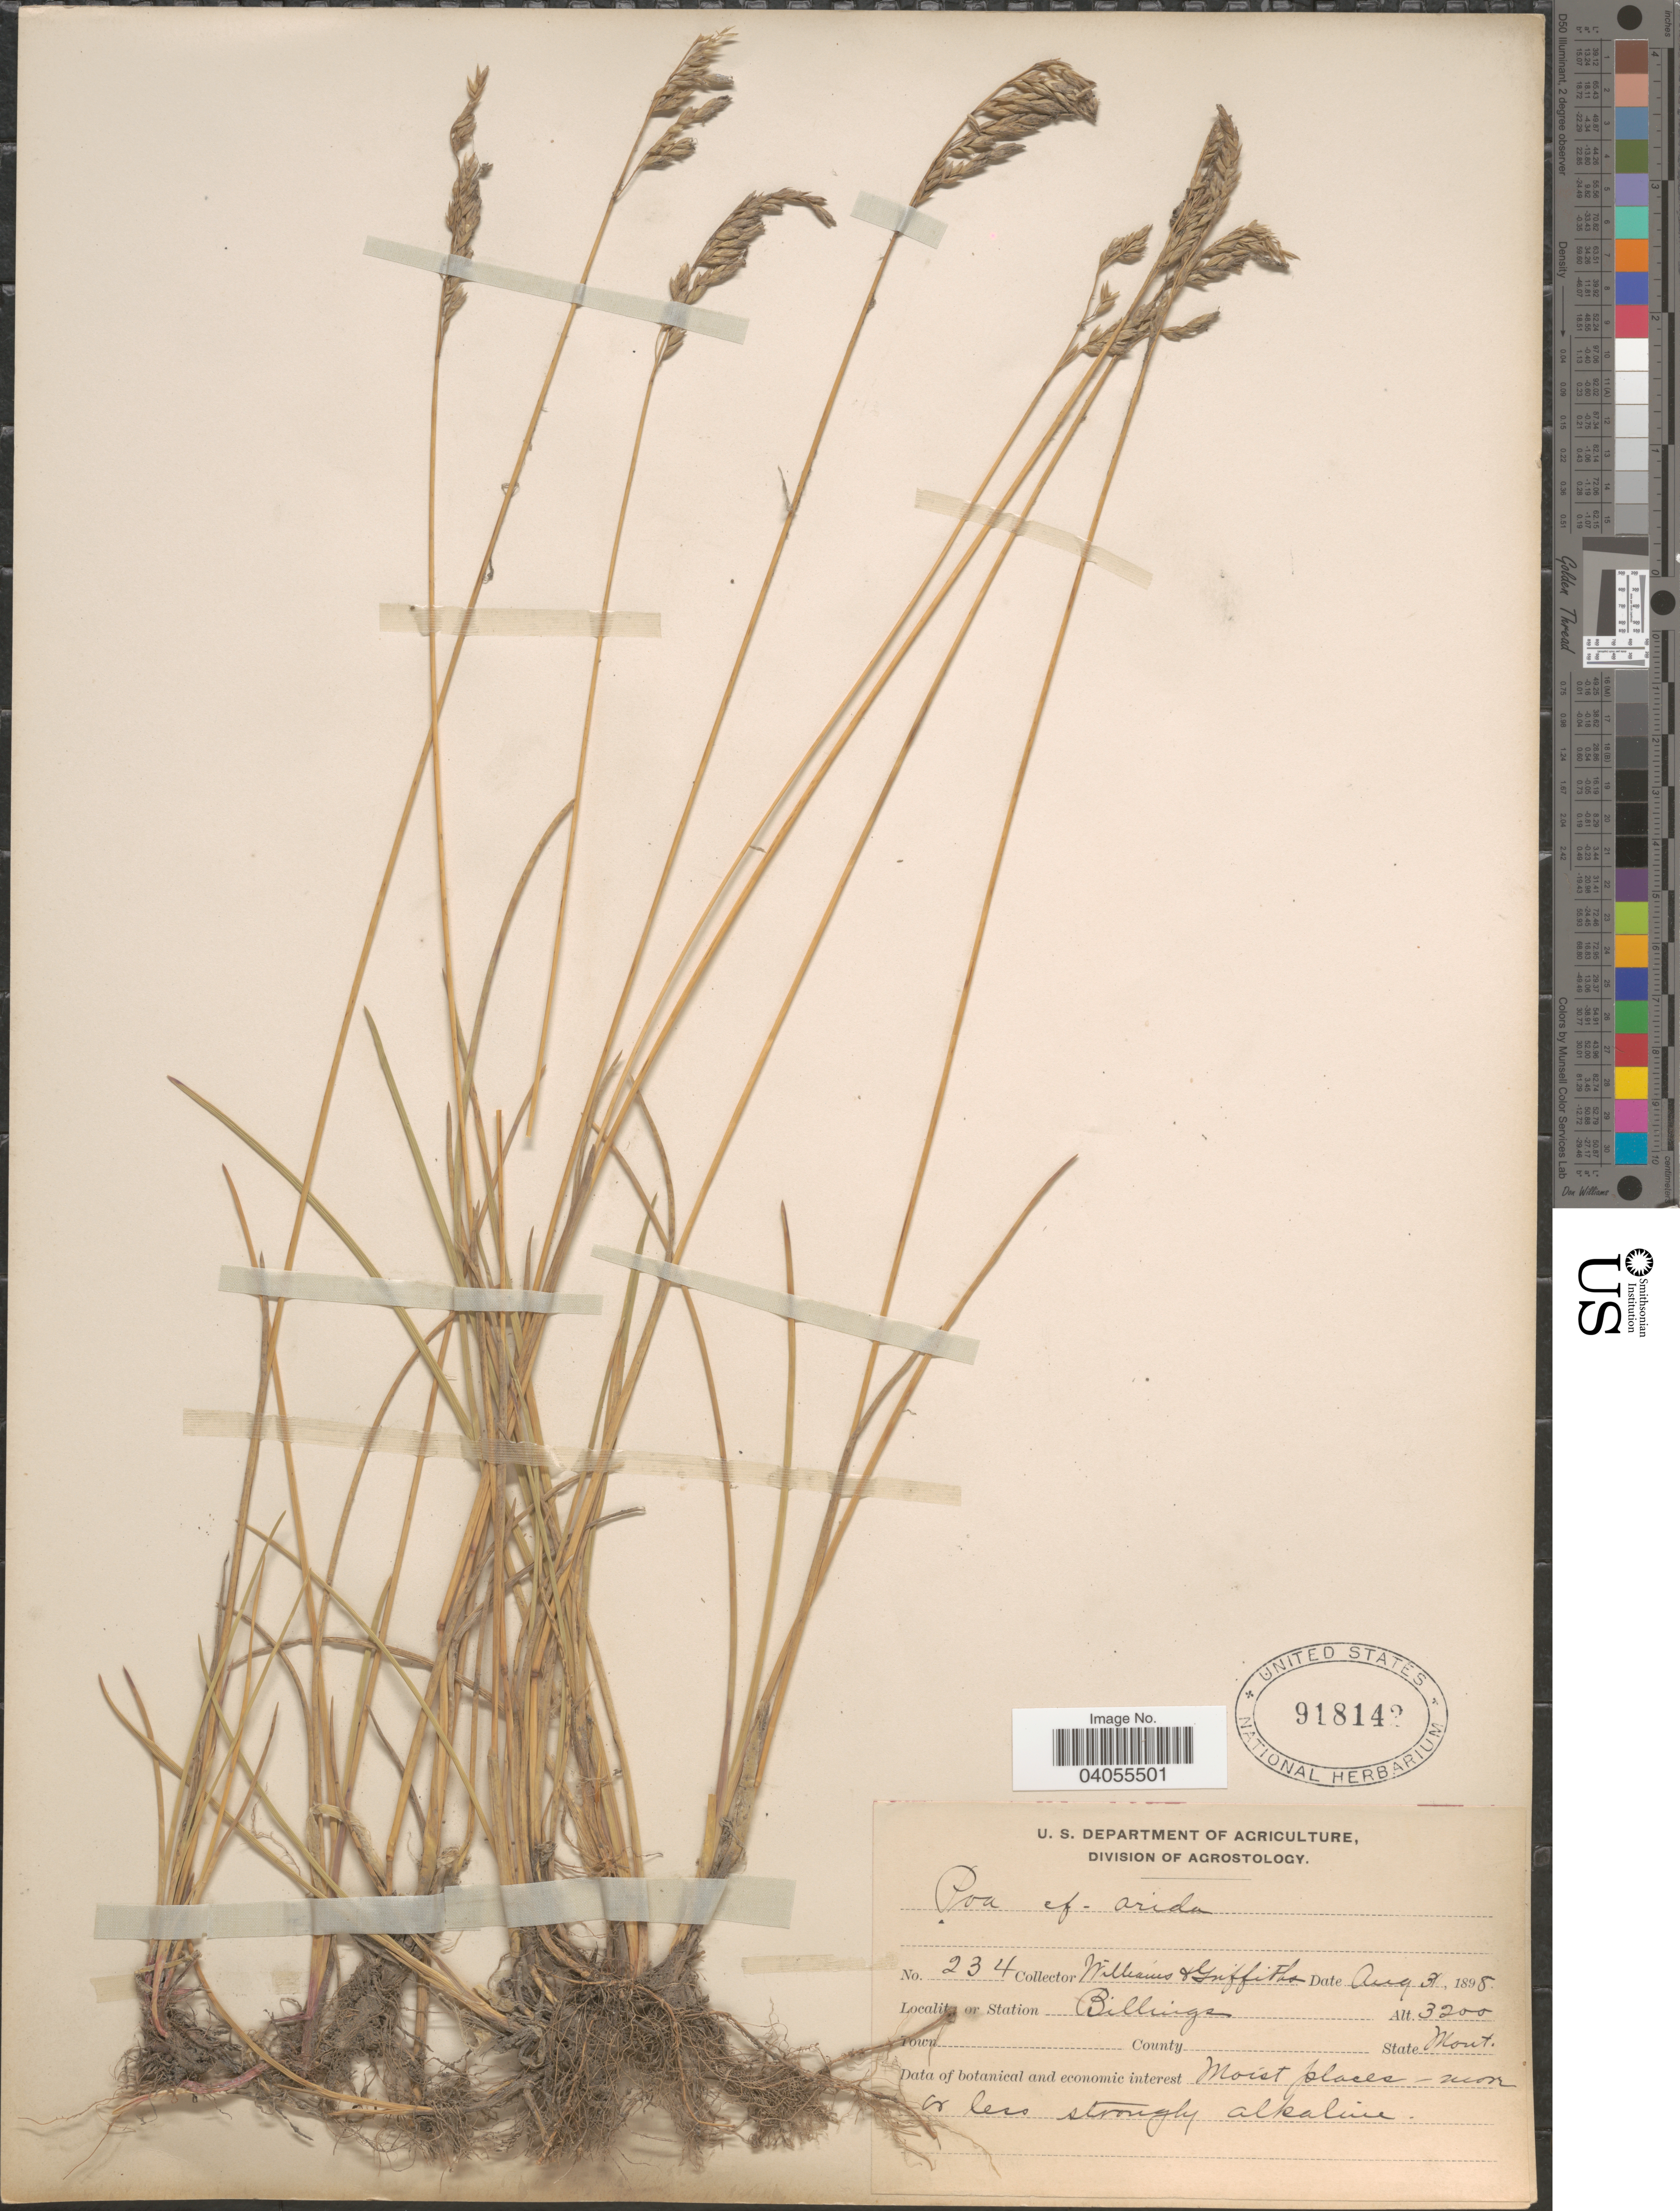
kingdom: Plantae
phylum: Tracheophyta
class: Liliopsida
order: Poales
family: Poaceae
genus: Poa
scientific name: Poa arida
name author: Vasey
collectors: -- Williams & -- Griffiths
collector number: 234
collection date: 1895-08-03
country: United States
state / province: Montana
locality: Station Billingen.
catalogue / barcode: US 918142